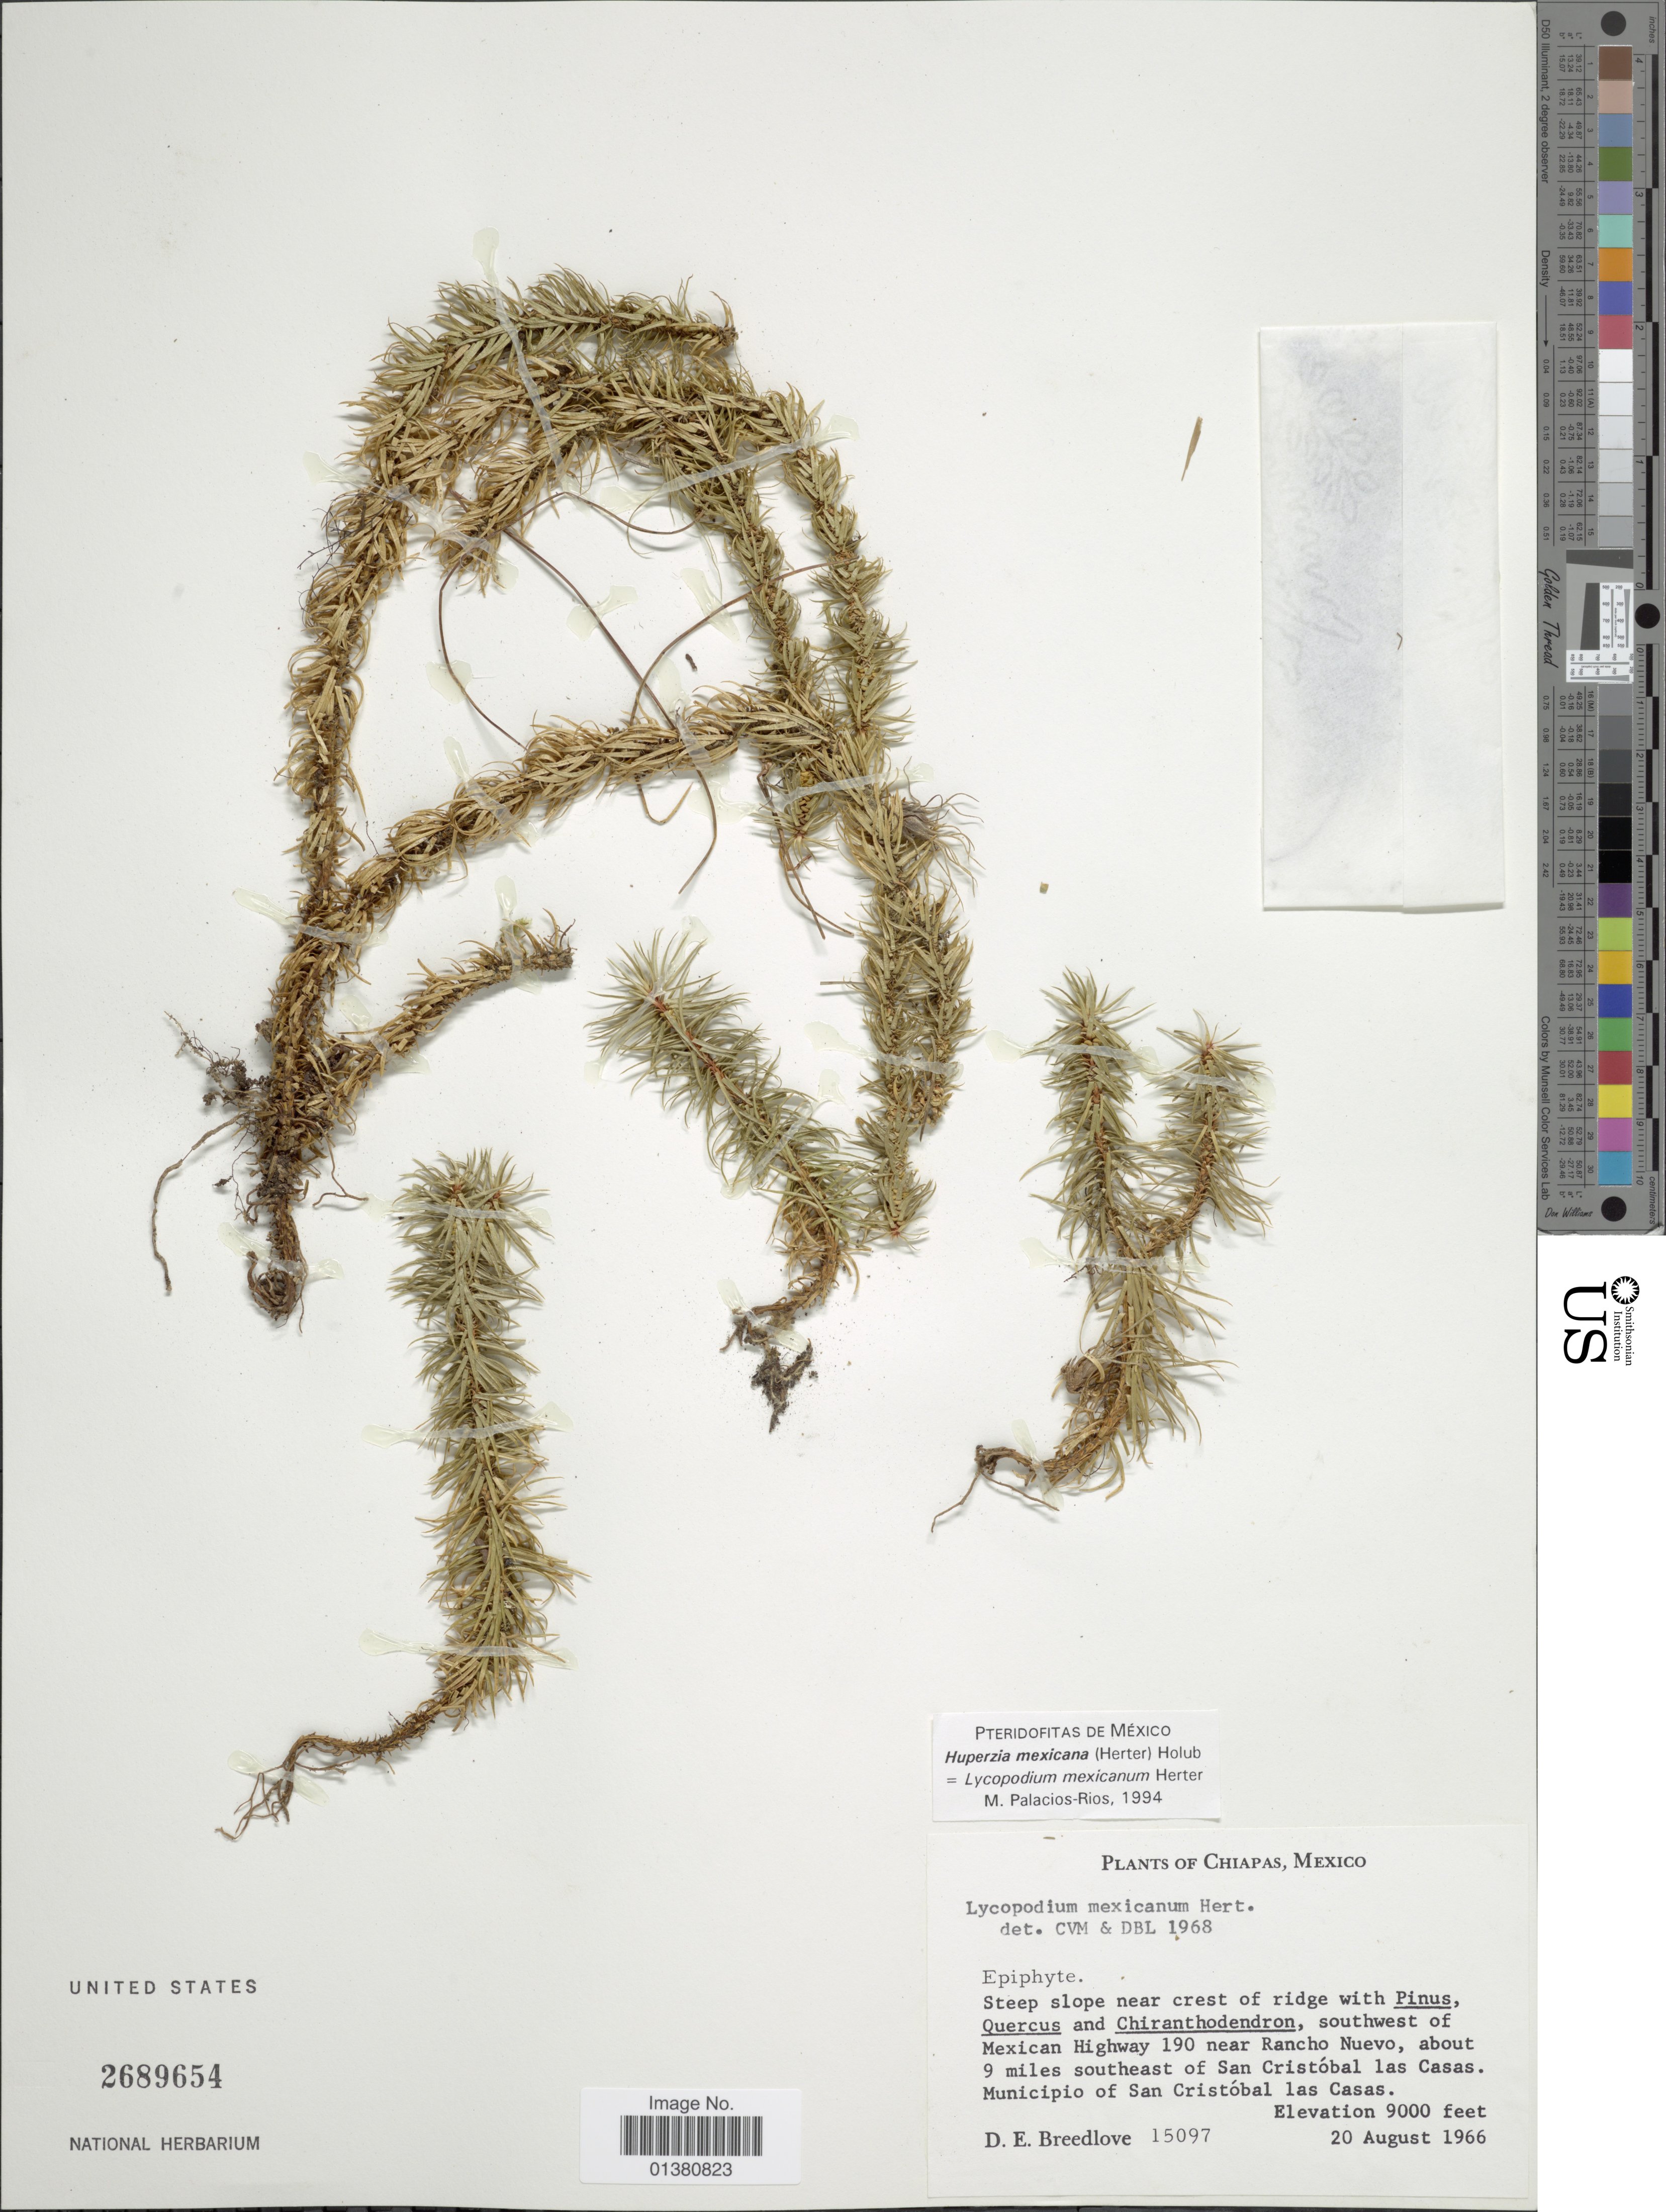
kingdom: Plantae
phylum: Tracheophyta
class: Lycopodiopsida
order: Lycopodiales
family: Lycopodiaceae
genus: Phlegmariurus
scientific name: Phlegmariurus mexicanus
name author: (Herter) B. Øllg.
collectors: D. E. Breedlove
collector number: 15097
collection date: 1966-08-20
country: Mexico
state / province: Chiapas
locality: Steep slope near crest of ridge, southwest of Mexicab Highway 190 near Rancho, Nuevo, about 9 miles southeast of San Cristóbal las Casas. Municipio of San Cristóbal las Casas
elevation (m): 2743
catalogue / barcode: US 2689654